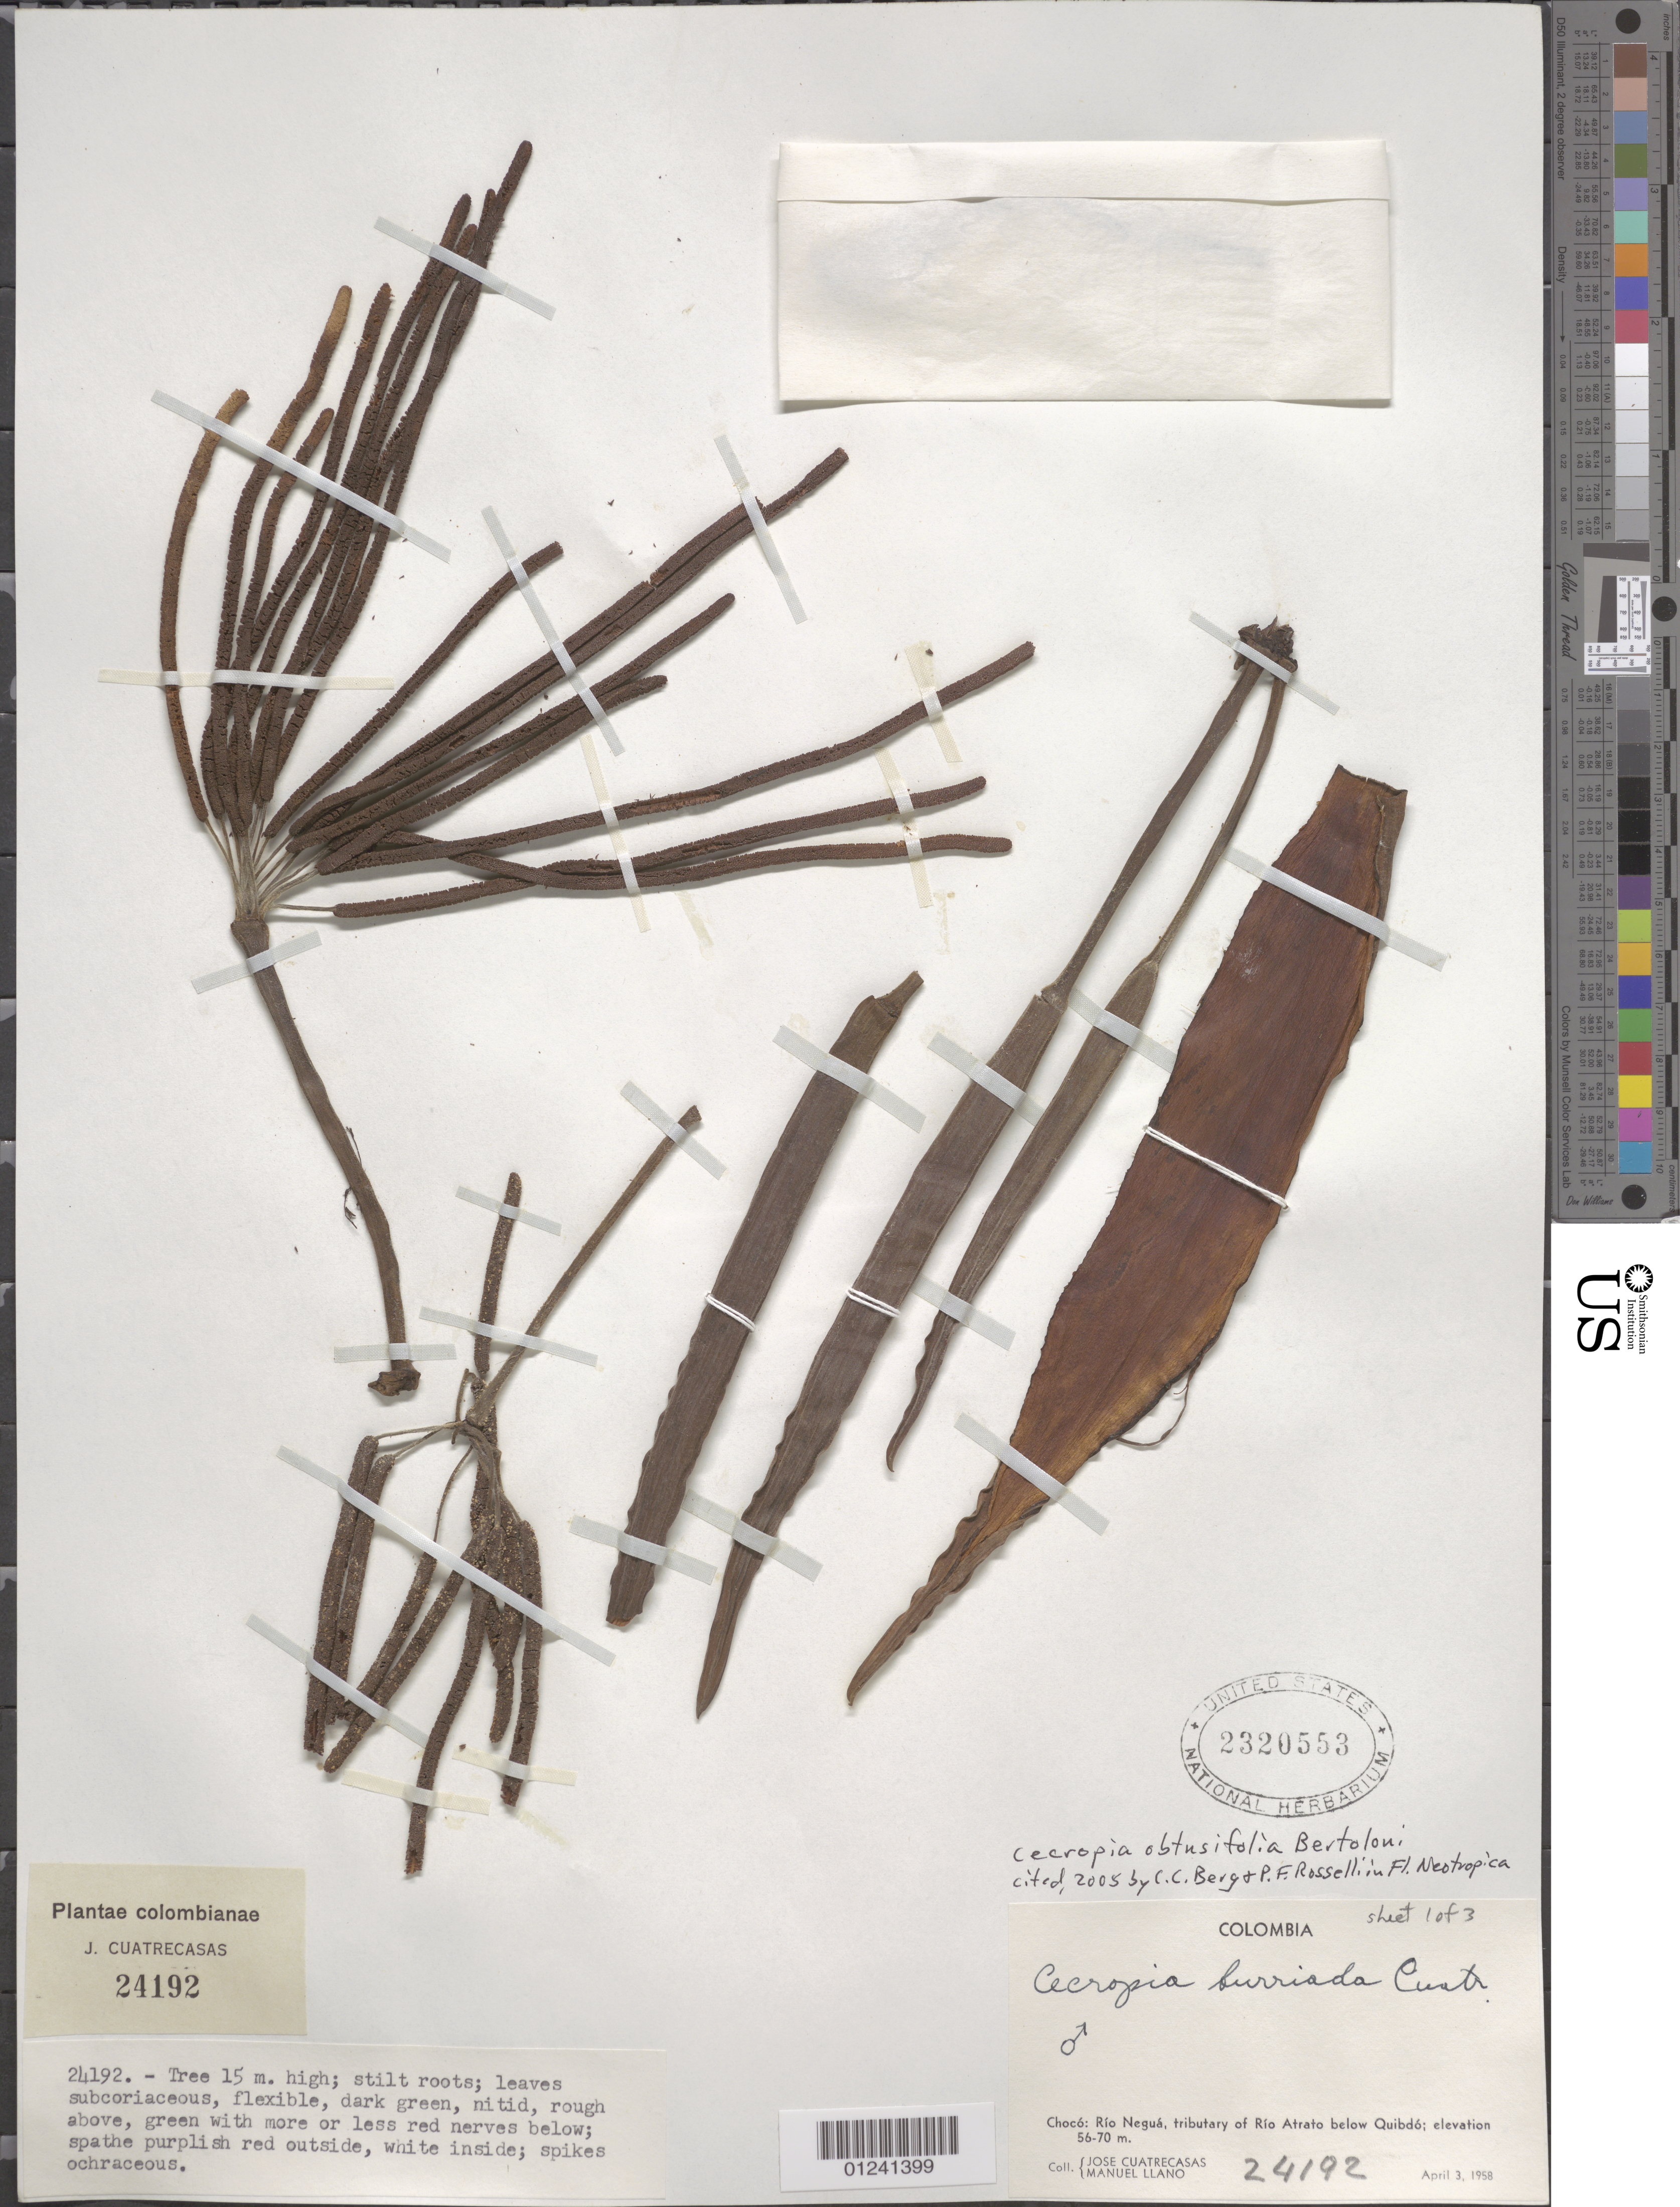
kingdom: Plantae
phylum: Tracheophyta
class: Magnoliopsida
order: Rosales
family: Urticaceae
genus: Cecropia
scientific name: Cecropia telenitida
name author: Cuatrec.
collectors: J. Cuatrecasas & M. Llano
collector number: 24192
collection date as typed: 03 Apr 1958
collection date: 1958-04-03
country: Colombia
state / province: Chocó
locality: Rio Negua, tributary of Rio Atrato below Quibdo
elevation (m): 56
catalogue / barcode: US 2320553